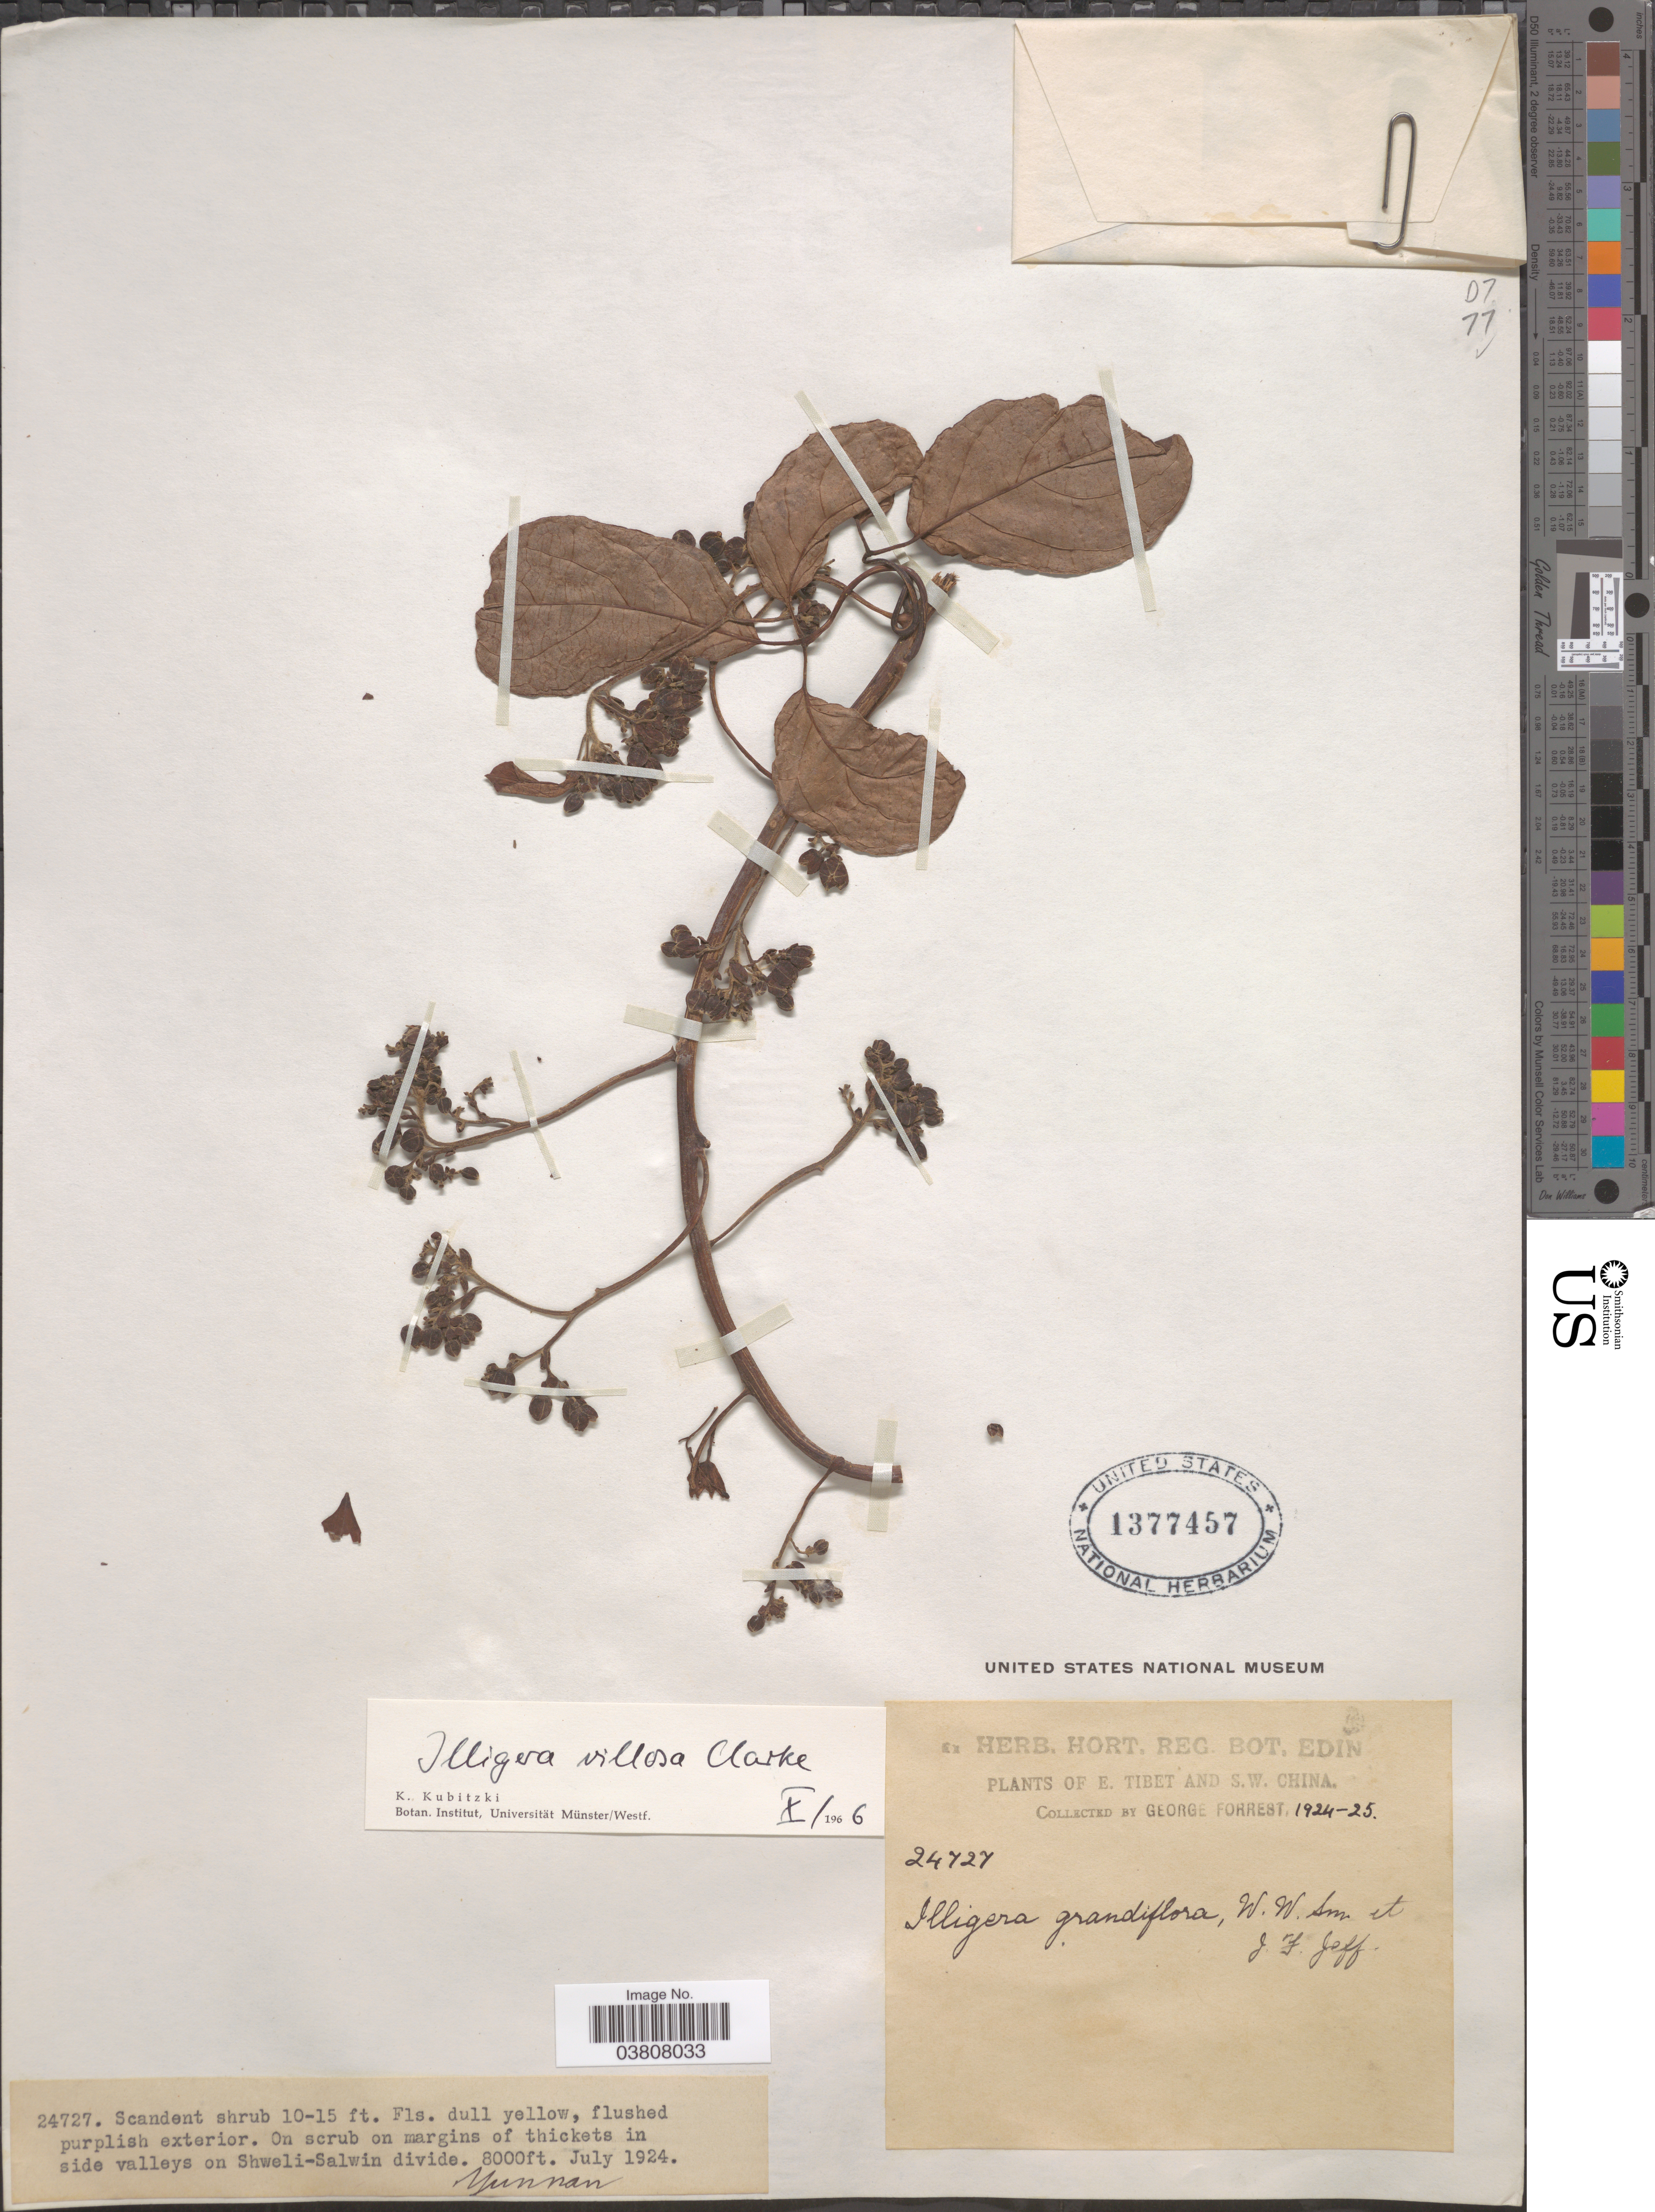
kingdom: Plantae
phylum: Tracheophyta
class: Magnoliopsida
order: Laurales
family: Hernandiaceae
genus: Illigera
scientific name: Illigera villosa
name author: C.B. Clarke & C.E.C. Fisch.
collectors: G. Forrest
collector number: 24727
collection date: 1924-07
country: China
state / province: Yunnan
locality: S.W. China. In side valleys on Shweli-Salwin divide.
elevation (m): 2438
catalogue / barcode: US 1377457